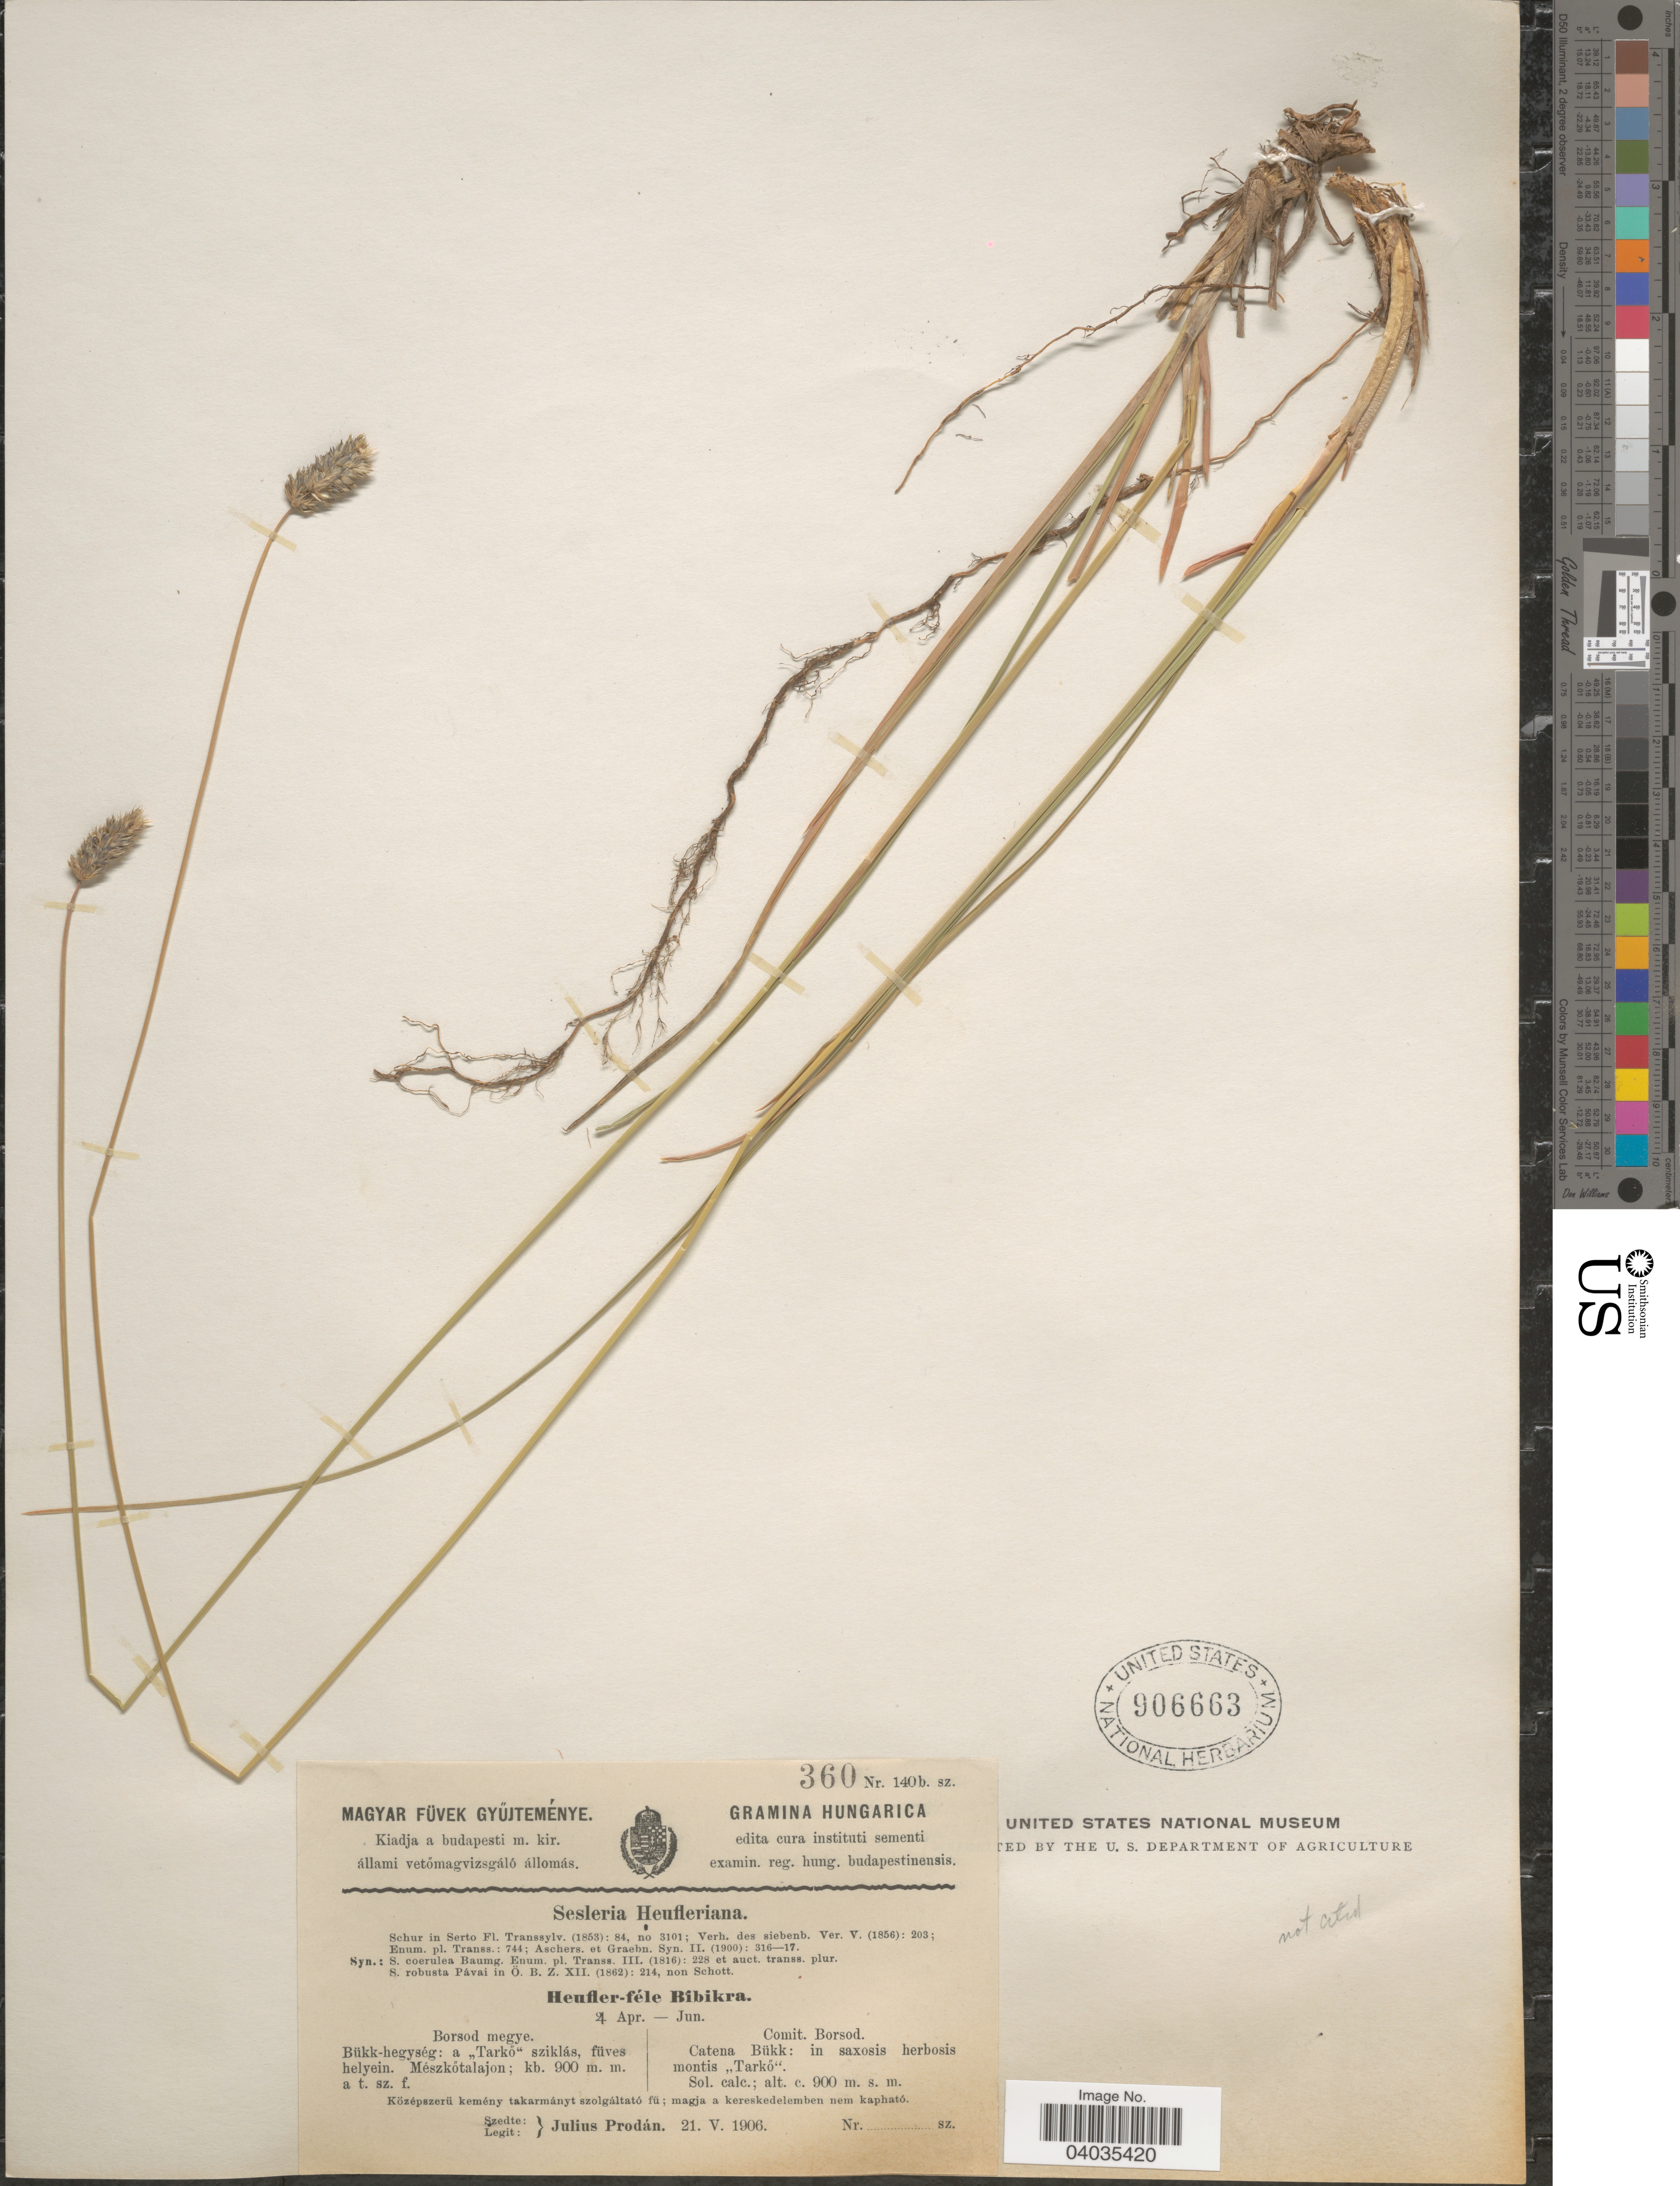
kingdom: Plantae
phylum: Tracheophyta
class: Liliopsida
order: Poales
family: Poaceae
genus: Sesleria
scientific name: Sesleria heufleriana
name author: Schur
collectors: I. Prodán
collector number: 360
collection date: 1906-05-21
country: Hungary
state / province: Borsod-Abaúj-Zemplén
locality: Hungarica. Comit. Borsod. Catena Bükk: in saxosis herbosis montis "Tarkö".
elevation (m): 900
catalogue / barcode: US 906663